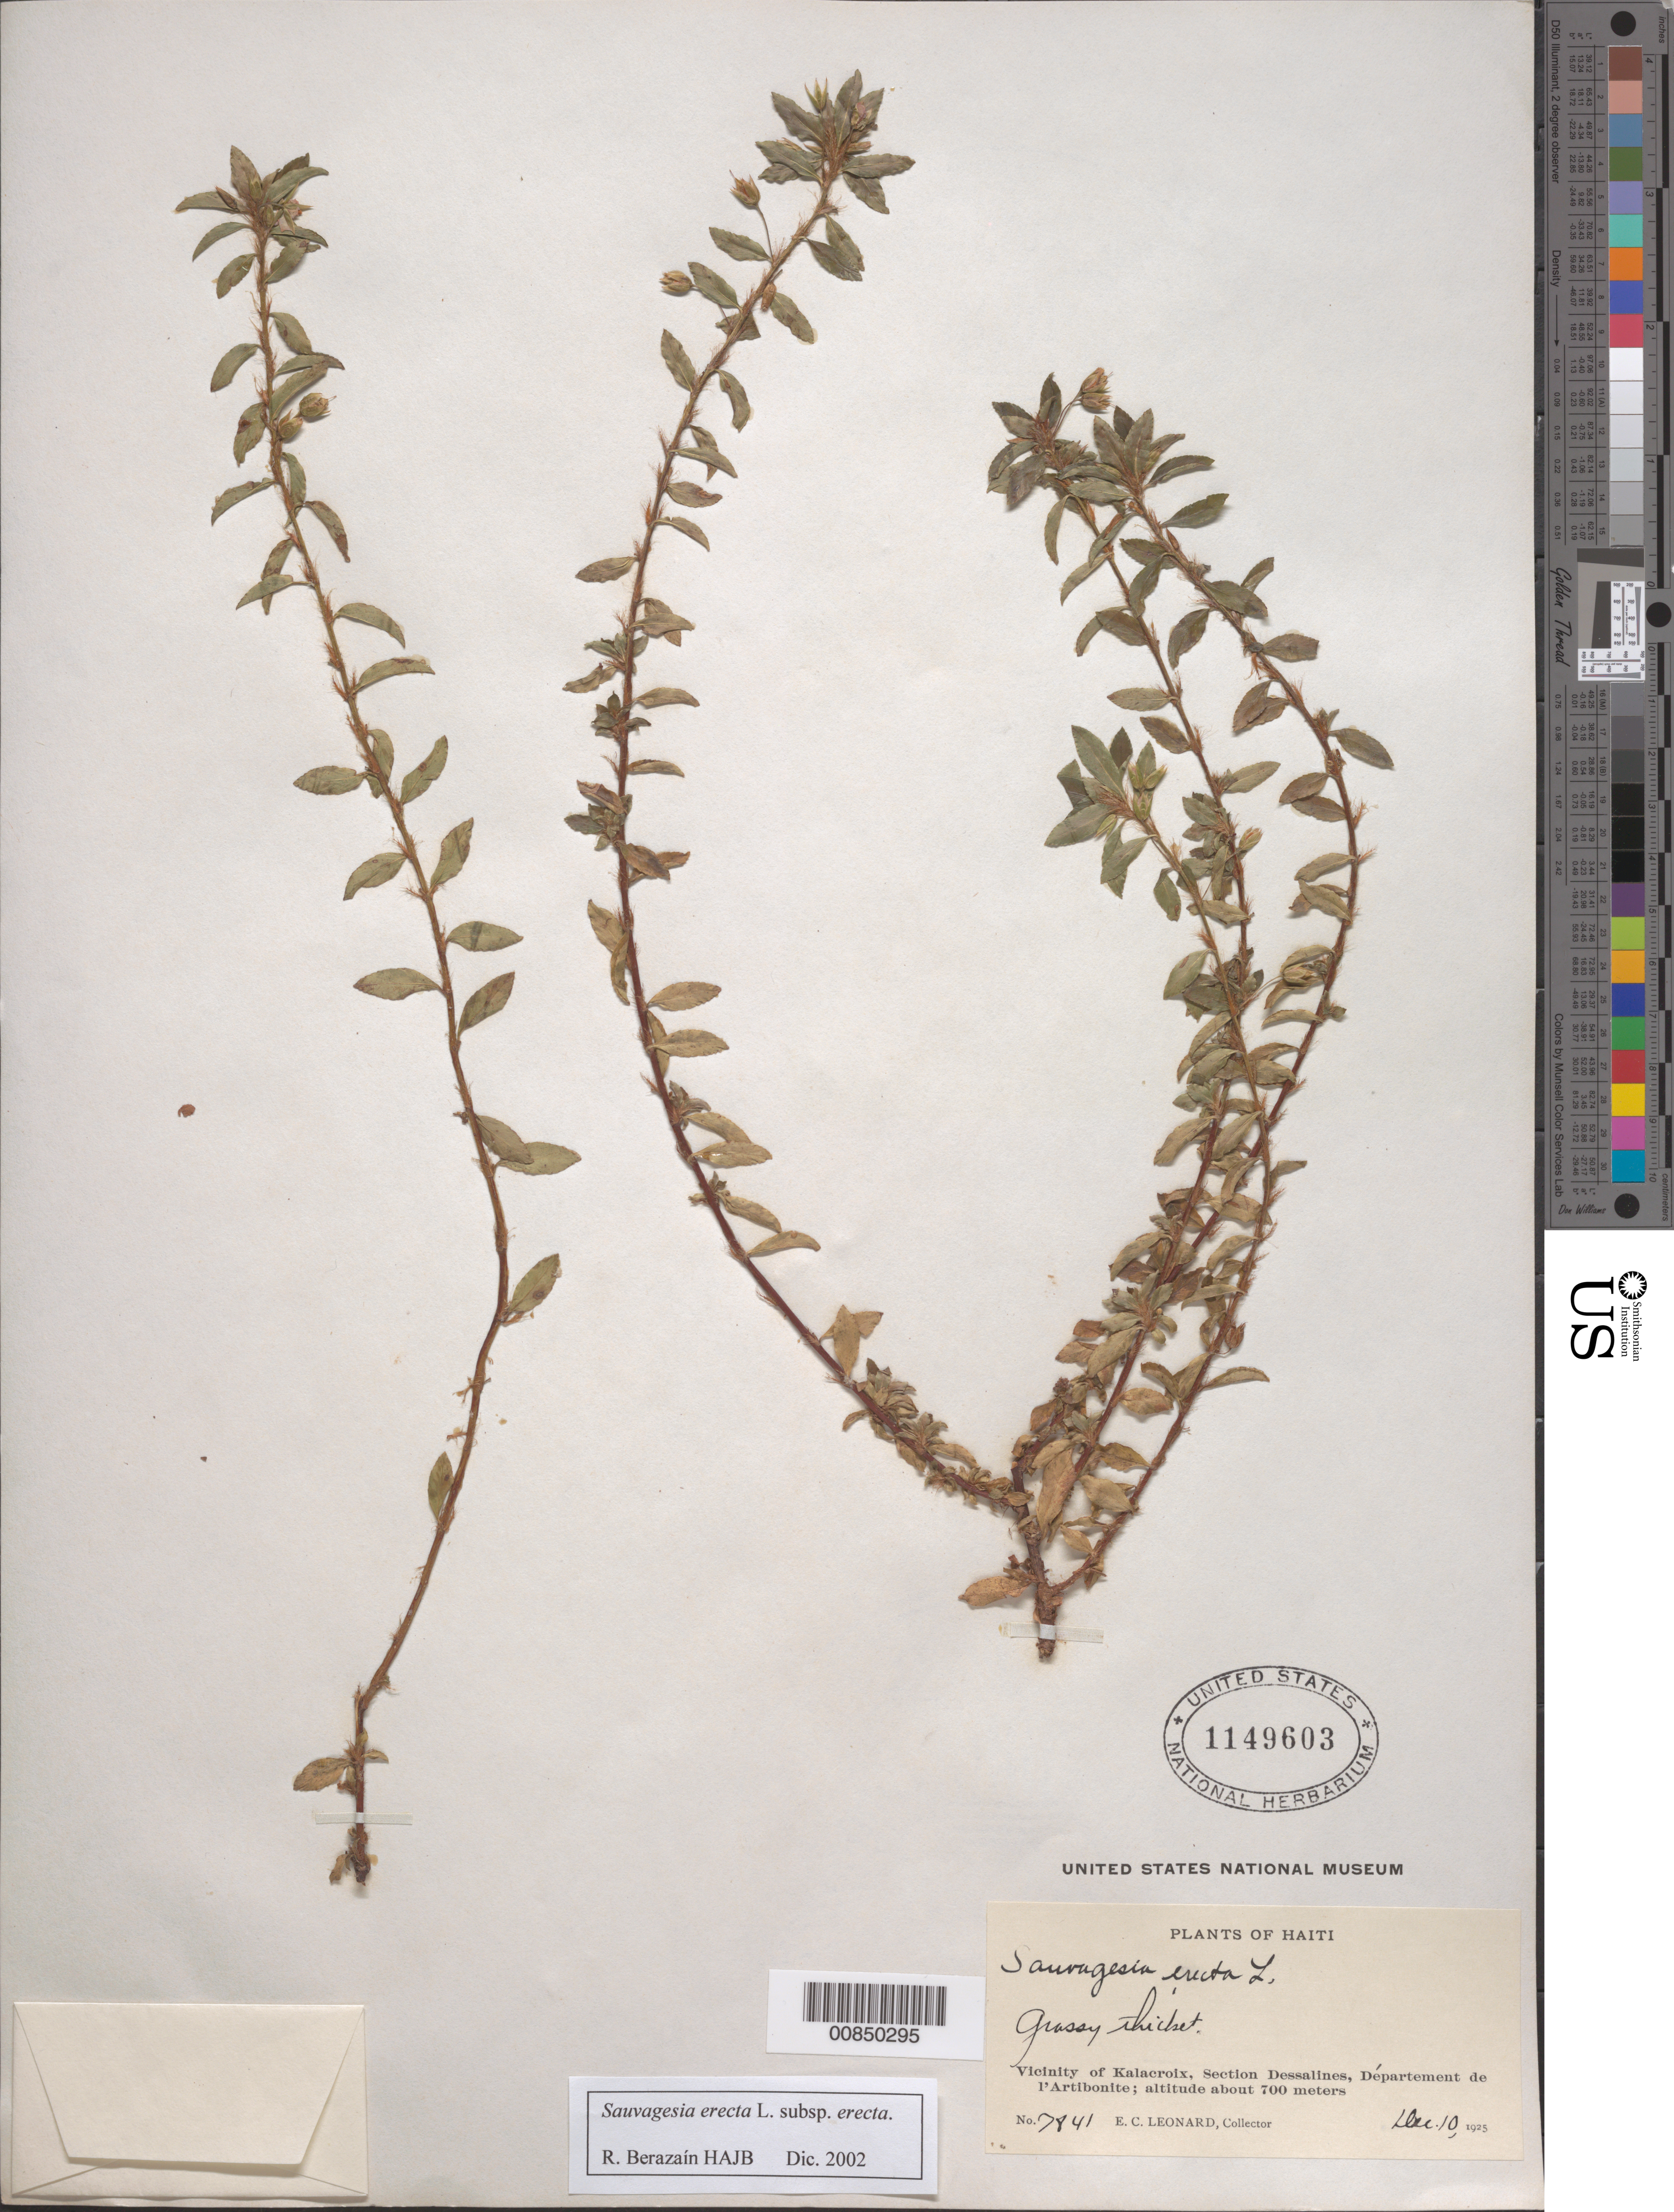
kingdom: Plantae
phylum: Tracheophyta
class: Magnoliopsida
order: Malpighiales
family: Ochnaceae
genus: Sauvagesia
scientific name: Sauvagesia erecta subsp. erecta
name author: L.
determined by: Berazaín, R.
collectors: E. C. Leonard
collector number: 7841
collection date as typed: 10 Dec 1925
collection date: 1925-12-10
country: Haiti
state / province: Artibonite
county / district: Dessalines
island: Hispaniola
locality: Vicinity of Kalacroix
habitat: Grassy thicket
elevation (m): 700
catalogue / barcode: US 1149603